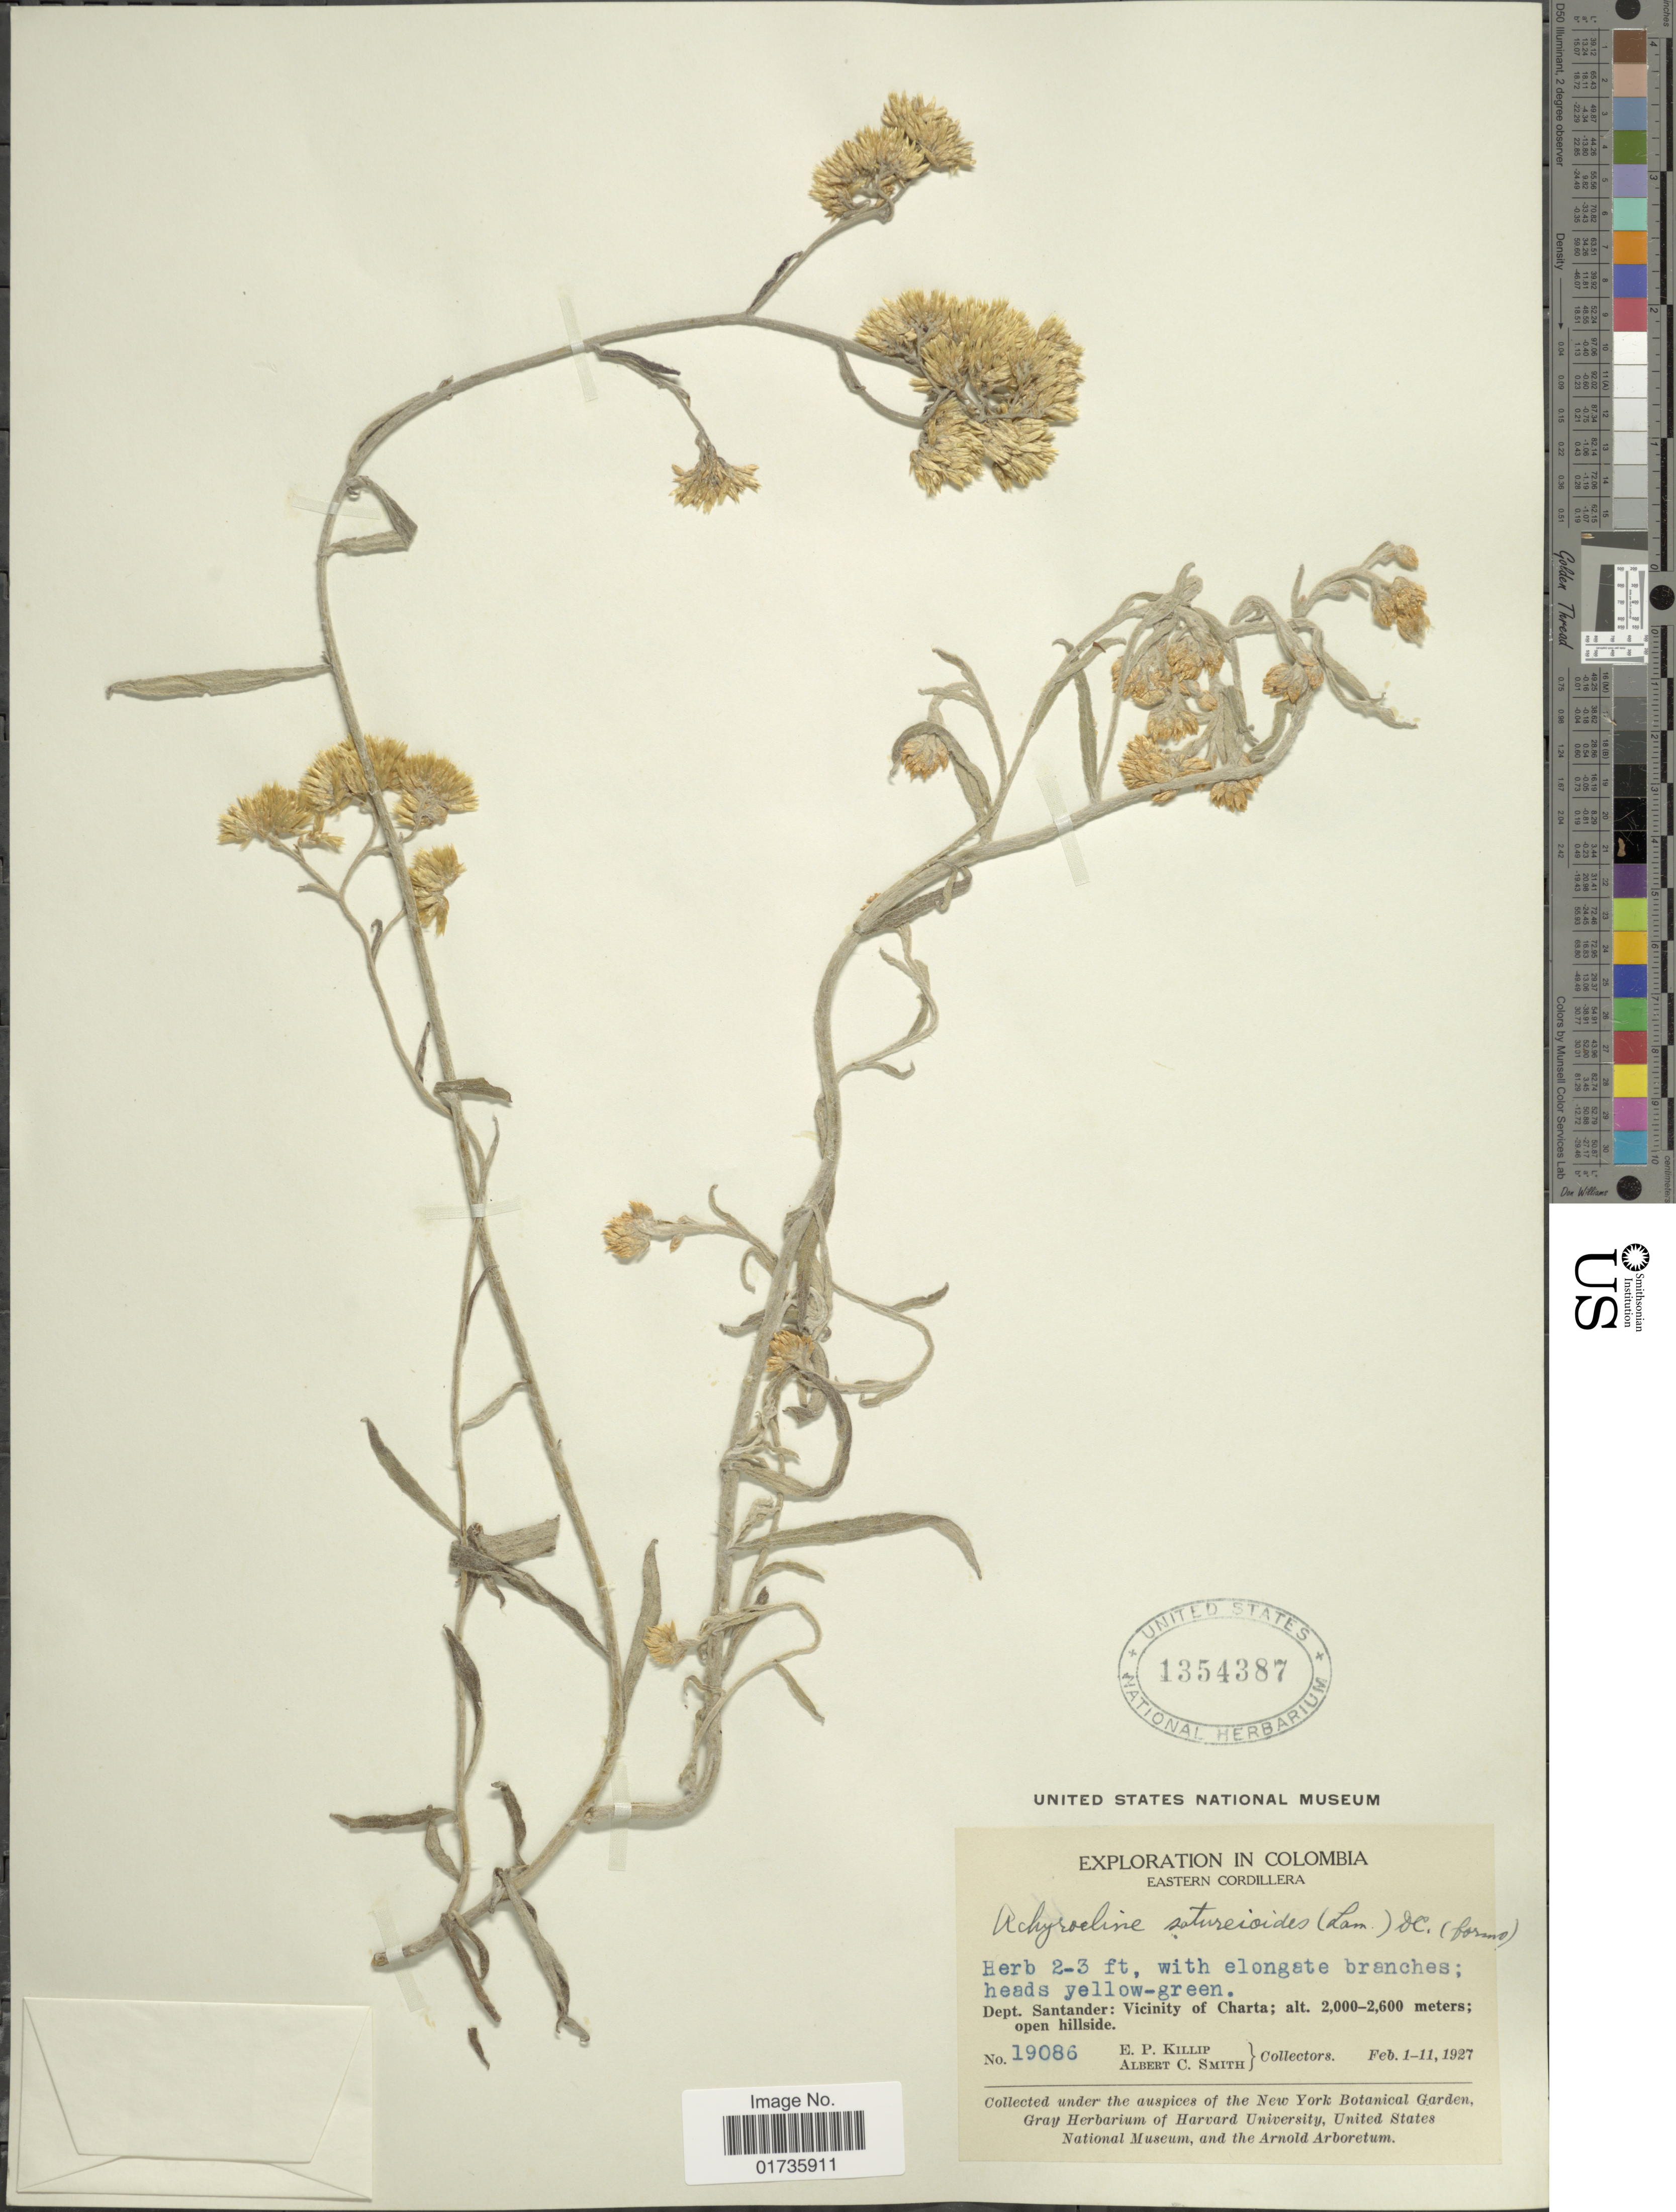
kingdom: Plantae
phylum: Tracheophyta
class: Magnoliopsida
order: Asterales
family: Asteraceae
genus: Achyrocline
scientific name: Achyrocline satureioides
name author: (Lam.) DC.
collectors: E. P. Killip & A. C. Smith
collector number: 19086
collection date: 1927-02-01/1927-02-11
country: Colombia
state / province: Santander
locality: Dept. Santander: Vicinity of Charta; open hillside, Eastern Cordillera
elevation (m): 2000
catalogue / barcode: US 1354387